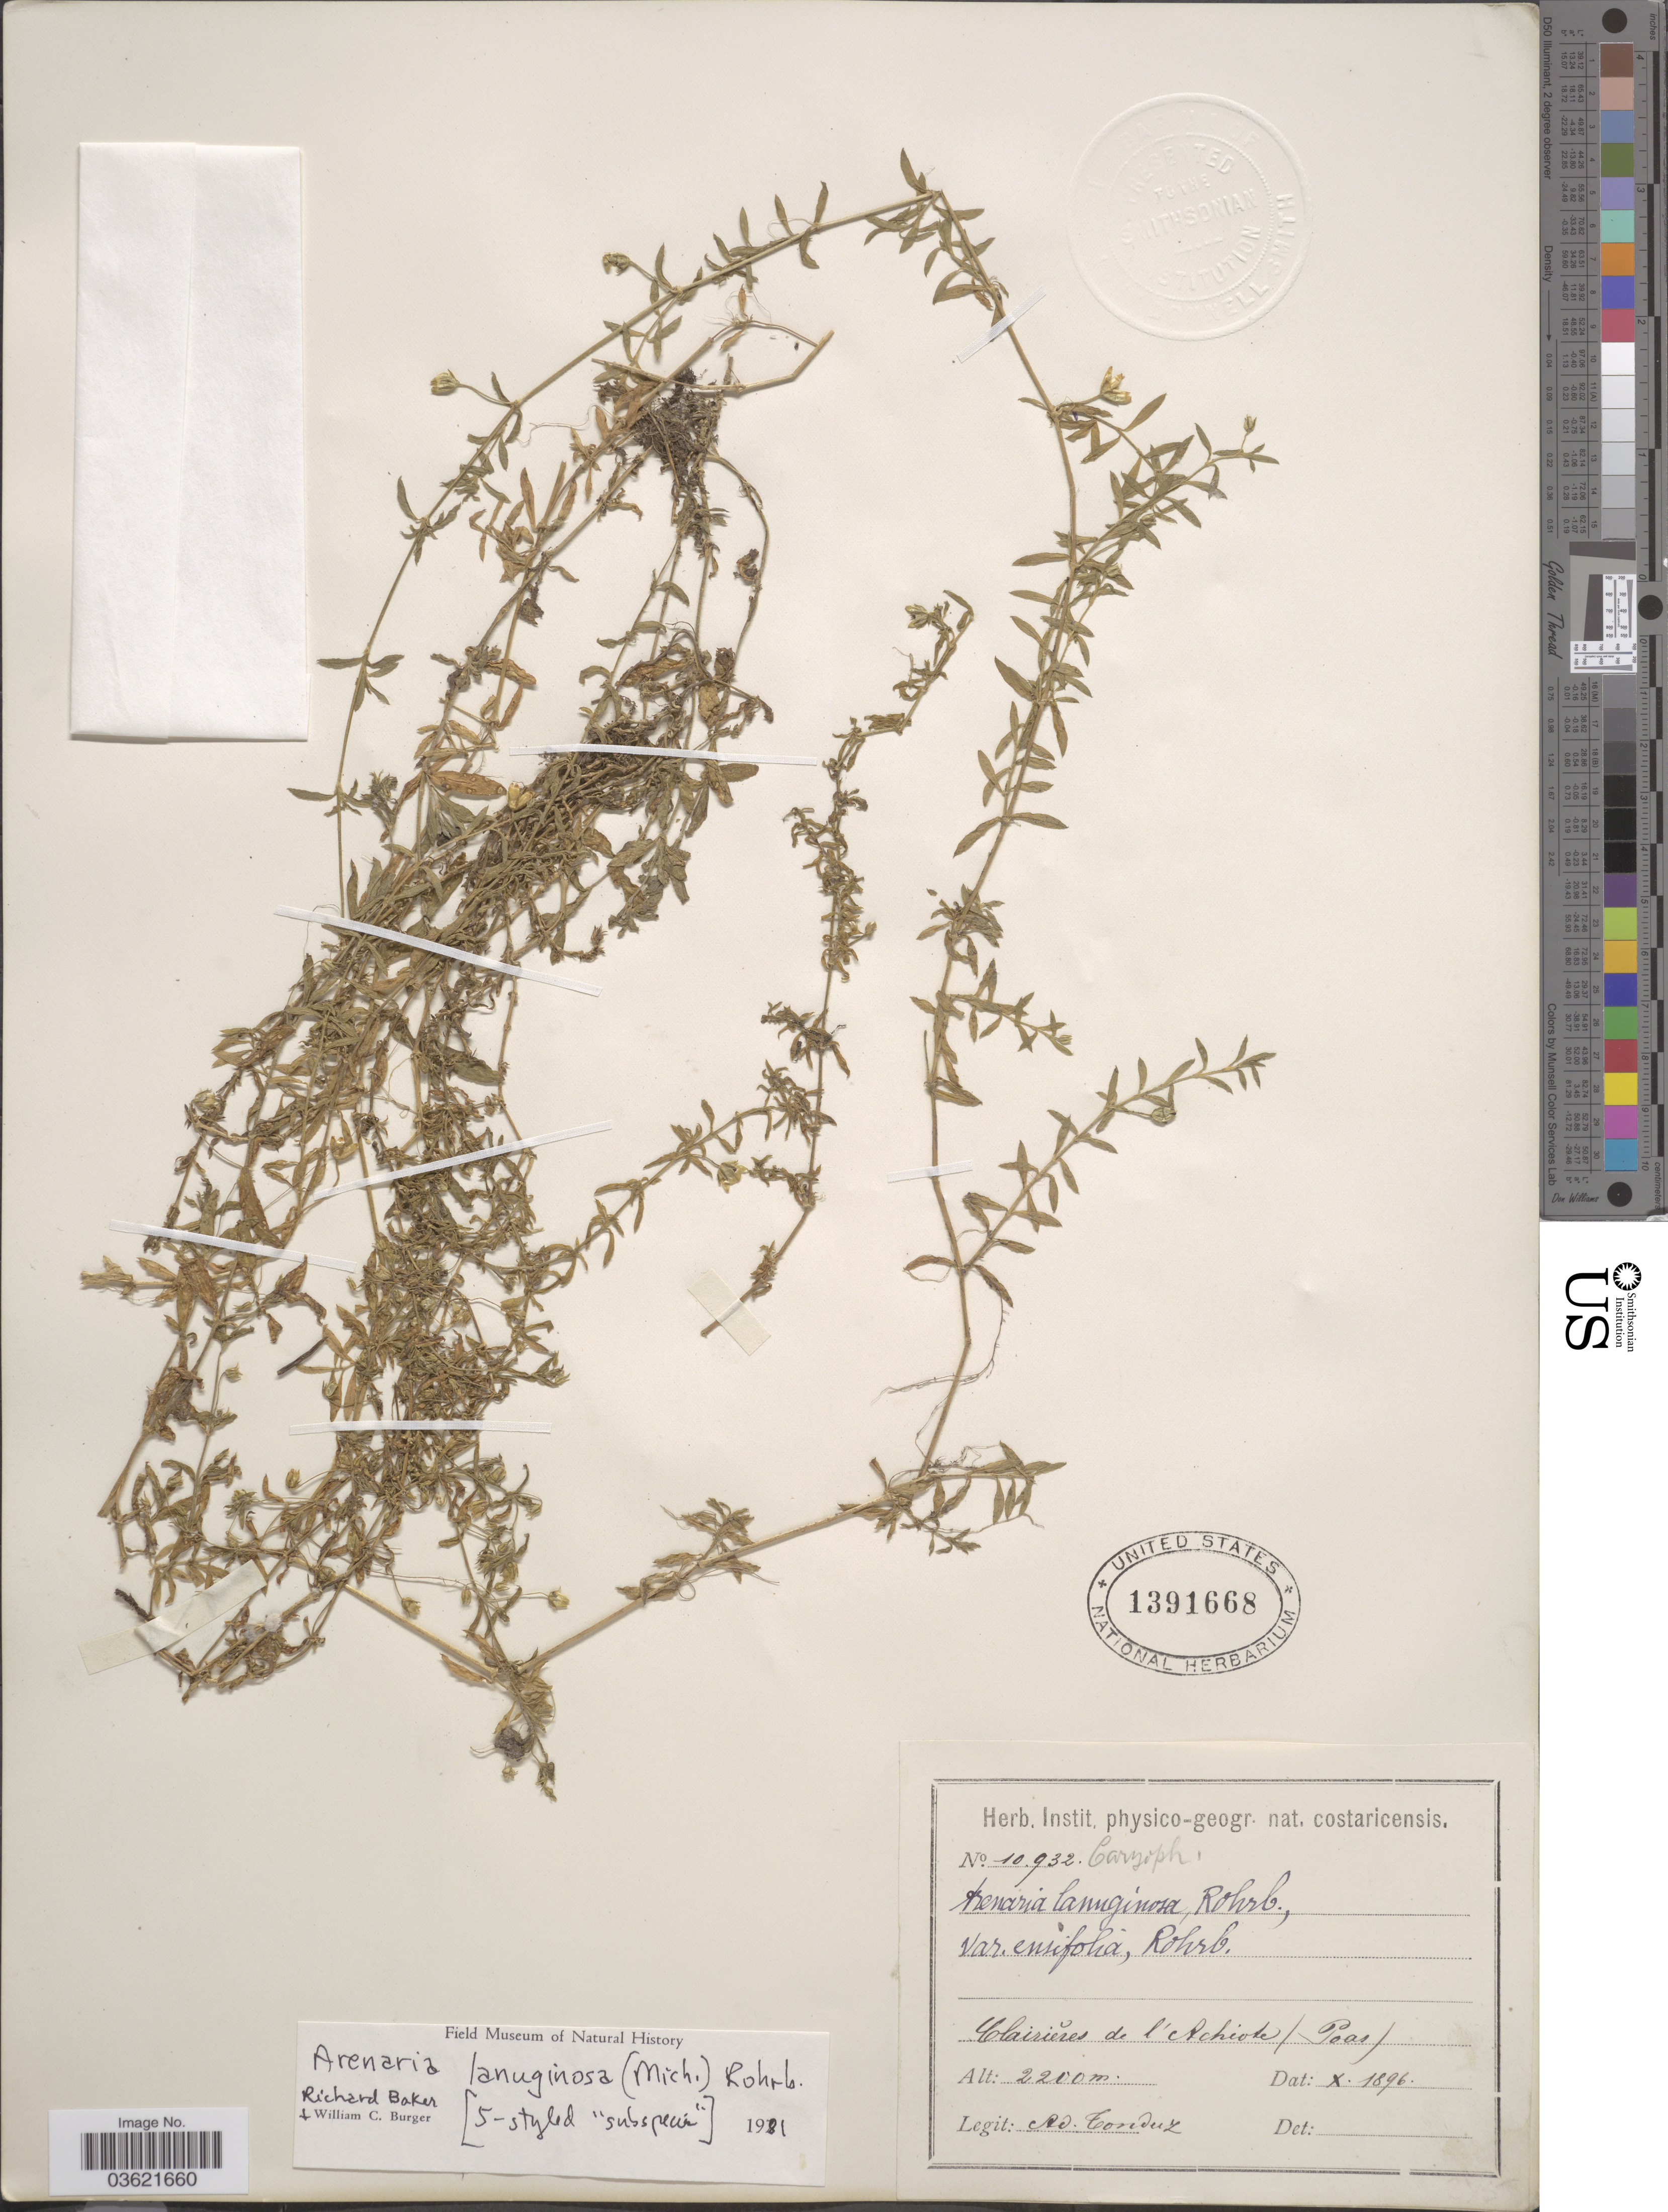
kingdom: Plantae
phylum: Tracheophyta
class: Magnoliopsida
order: Caryophyllales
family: Caryophyllaceae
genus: Arenaria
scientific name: Arenaria lanuginosa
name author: (Michx.) Rohrb.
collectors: A. Tonduz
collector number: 10932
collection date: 1896-10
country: Costa Rica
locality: Clairiéres de l'Achiote (Poas).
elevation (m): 2200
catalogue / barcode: US 1391668